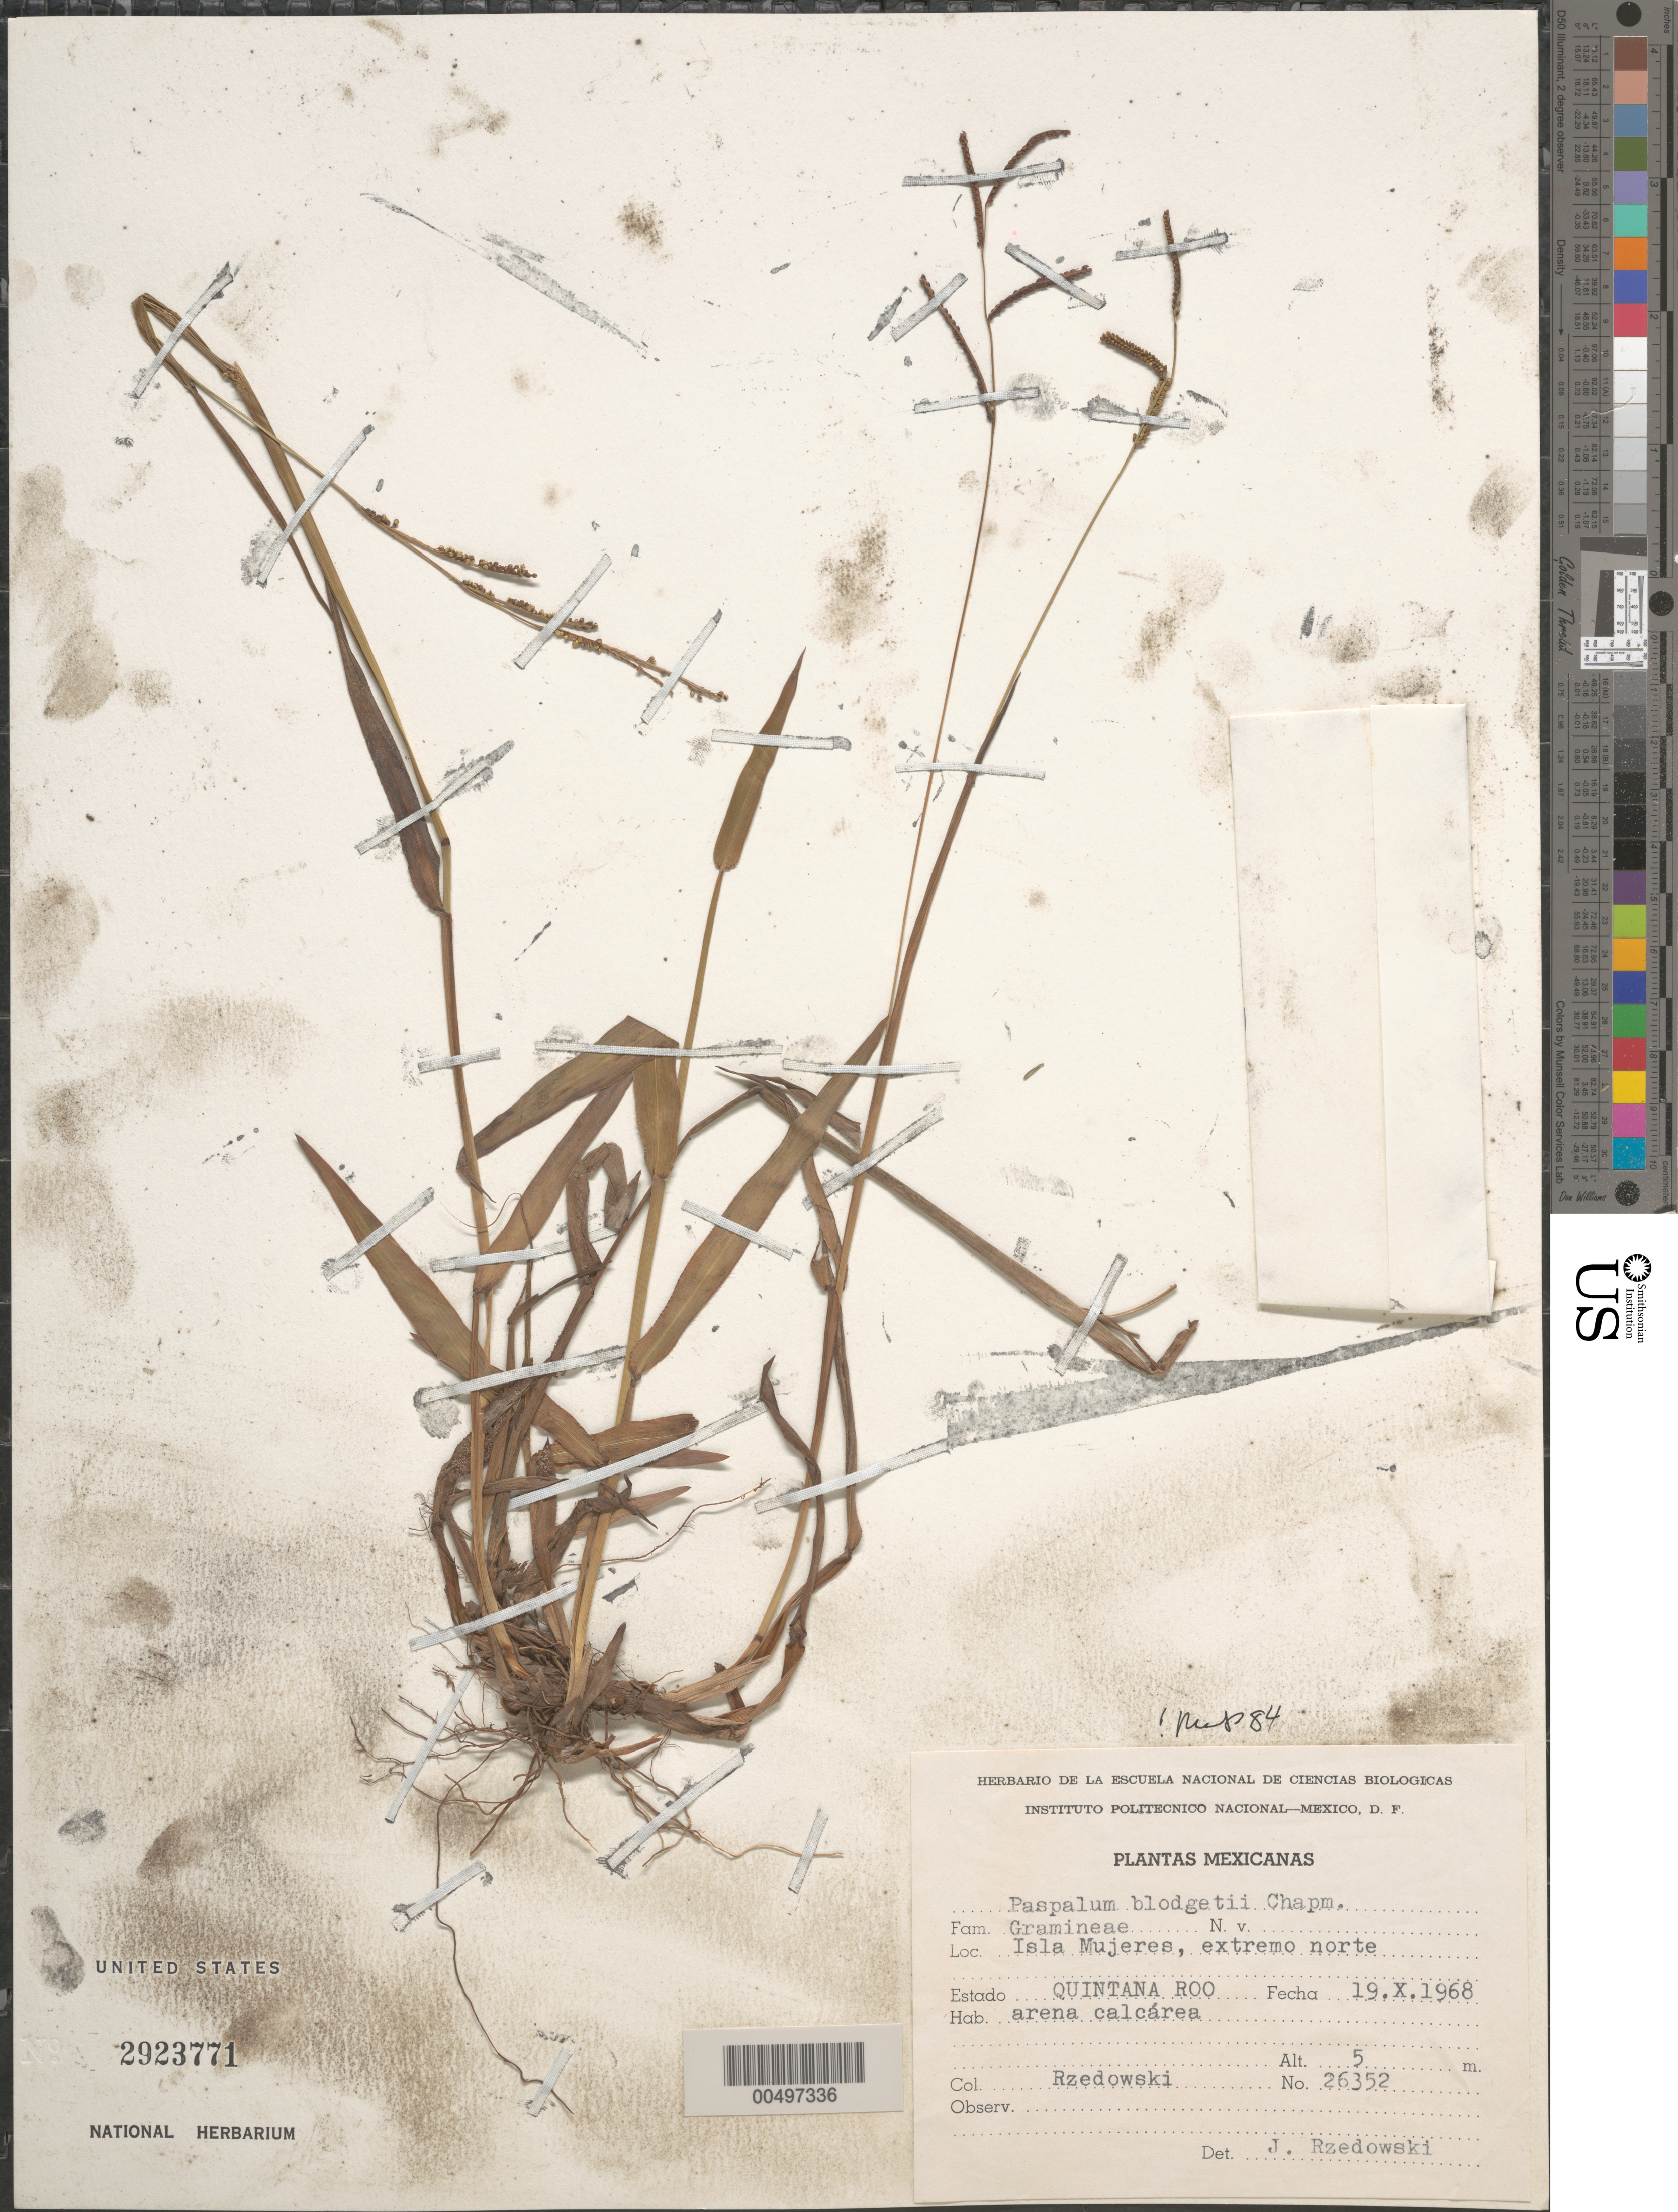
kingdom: Plantae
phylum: Tracheophyta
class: Liliopsida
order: Poales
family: Poaceae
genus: Paspalum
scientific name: Paspalum blodgettii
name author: Chapm.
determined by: Rzedowski, J.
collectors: J. Rzedowski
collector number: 26352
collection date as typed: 19 Oct 1968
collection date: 1968-10-19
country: Mexico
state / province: Quintana Roo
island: Isla Mujeres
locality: Extreme N of island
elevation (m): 5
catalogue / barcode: US 2923771